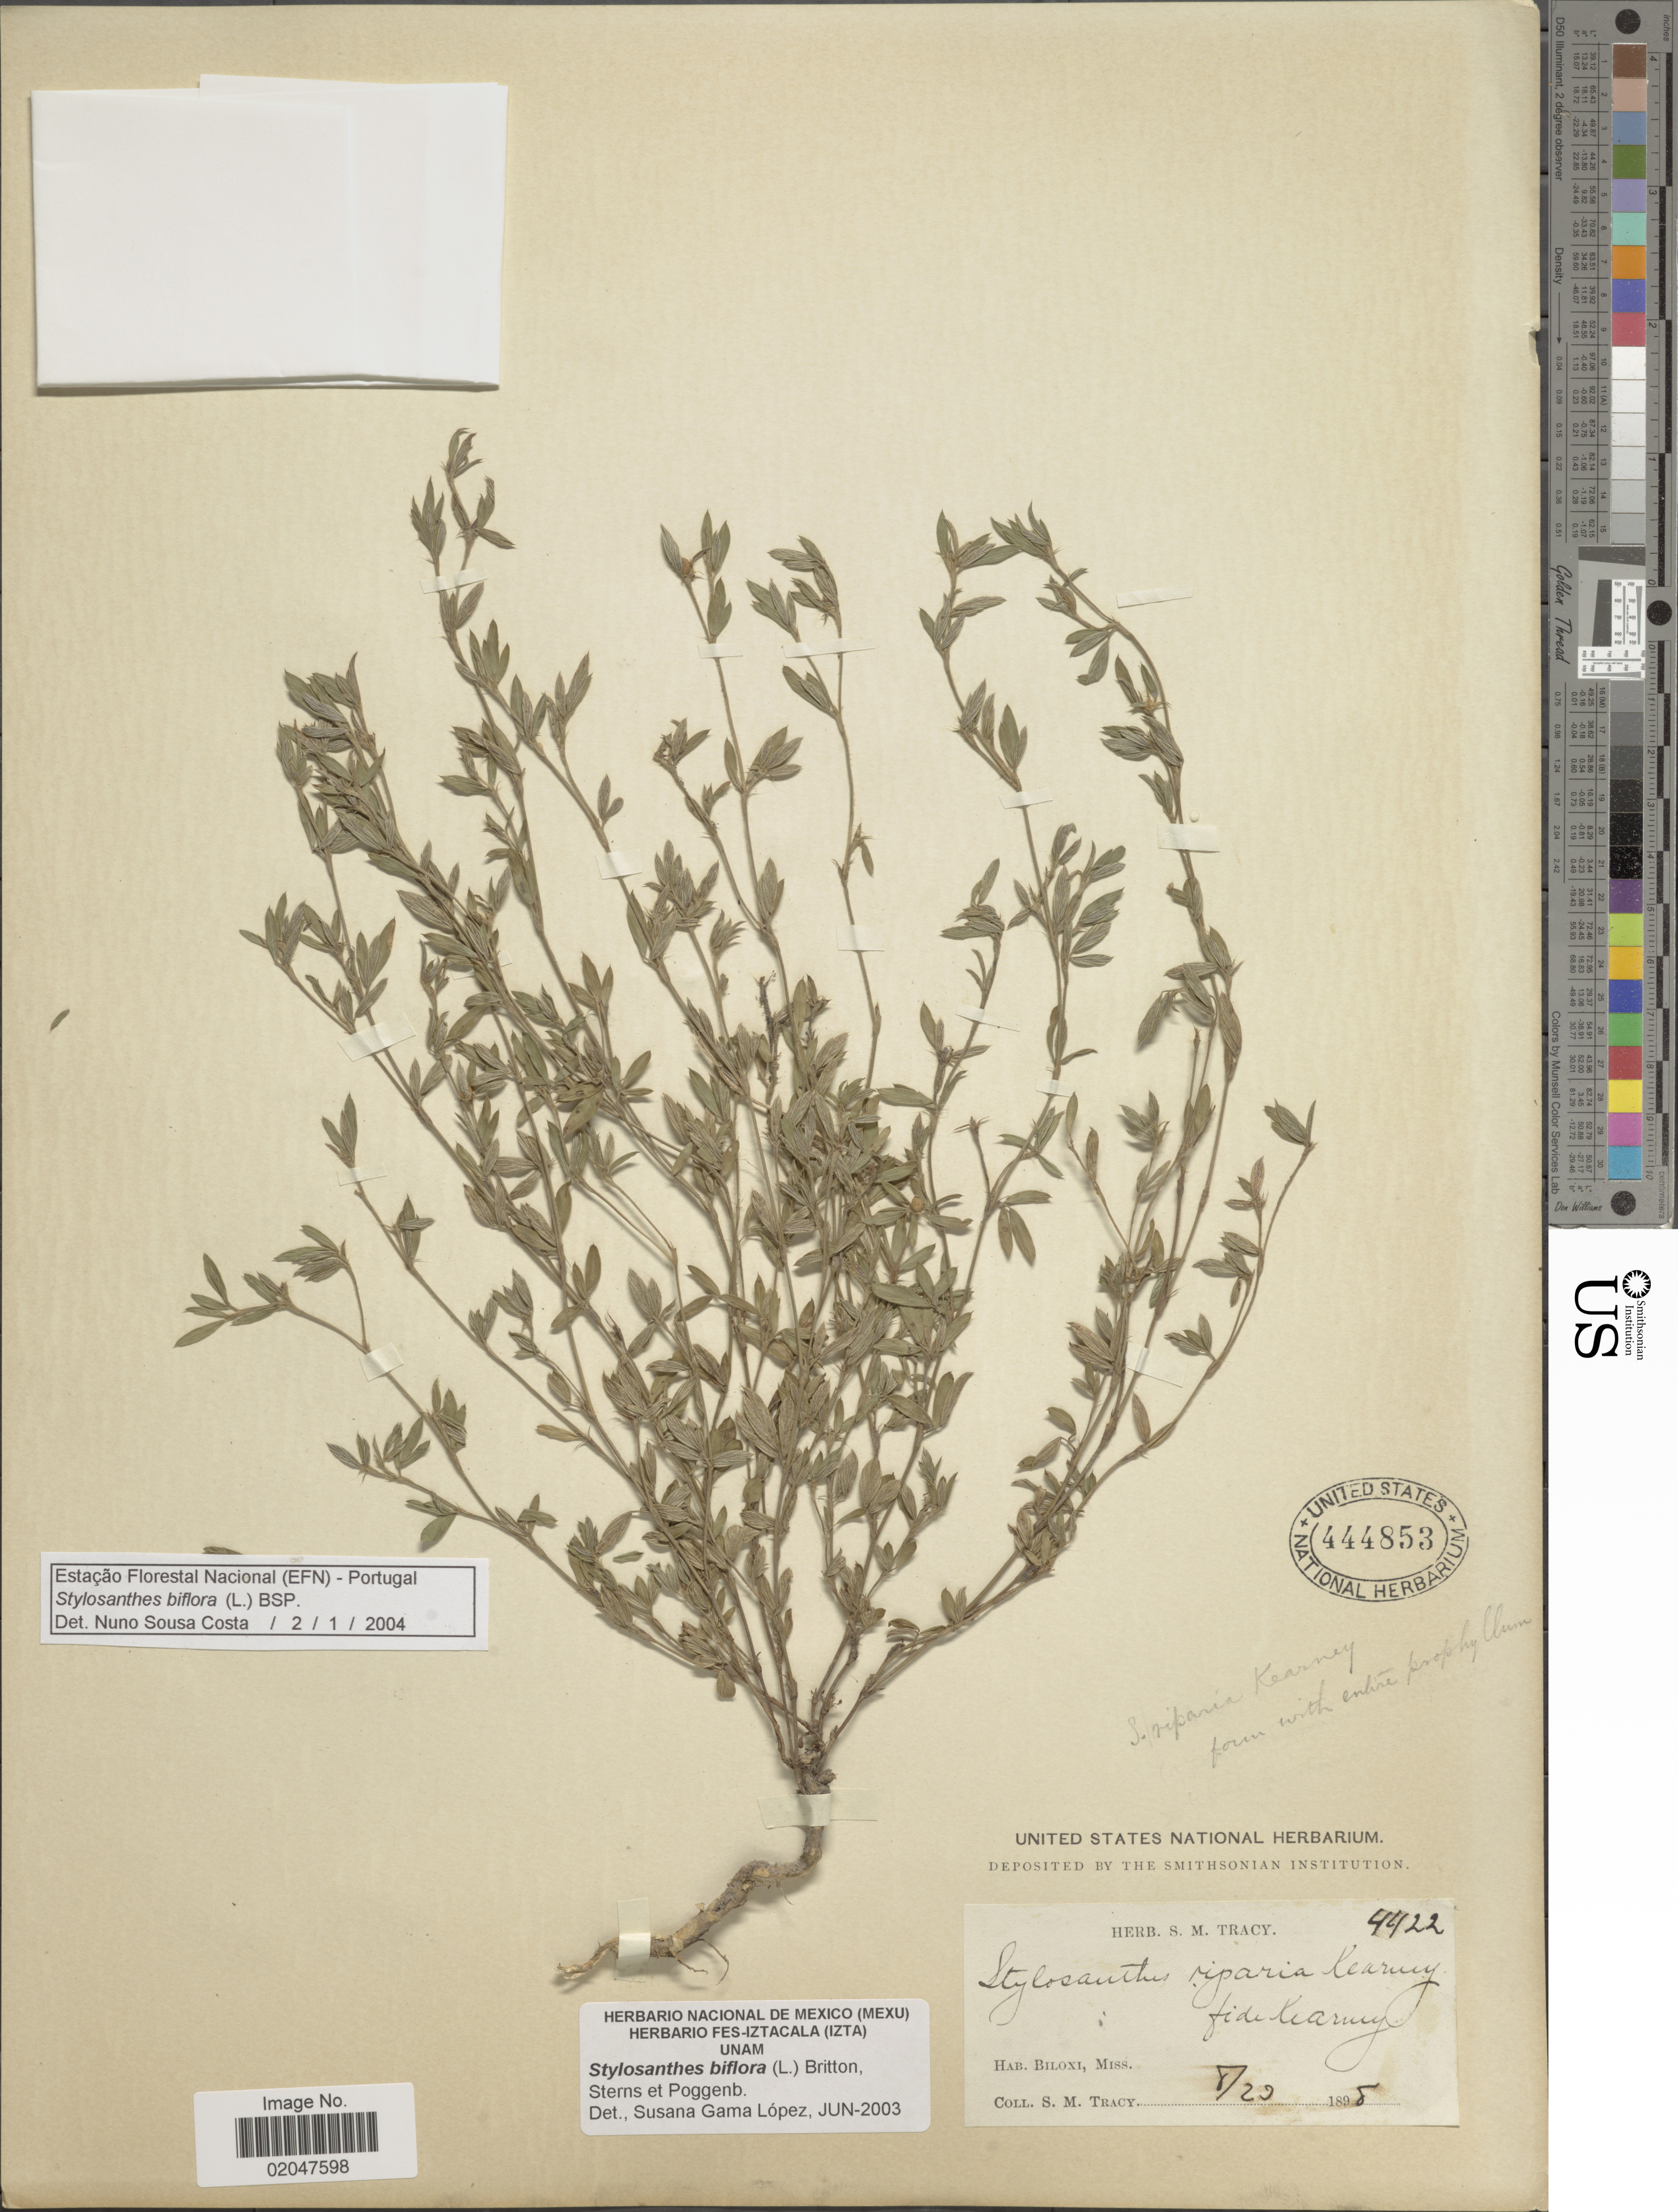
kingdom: Plantae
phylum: Tracheophyta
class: Magnoliopsida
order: Fabales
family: Fabaceae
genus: Stylosanthes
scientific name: Stylosanthes biflora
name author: (L.) Britton et al.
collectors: S. M. Tracy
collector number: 4422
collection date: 1898-08-23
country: United States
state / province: Mississippi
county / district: Harrison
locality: Biloxi, Miss.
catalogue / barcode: US 444853